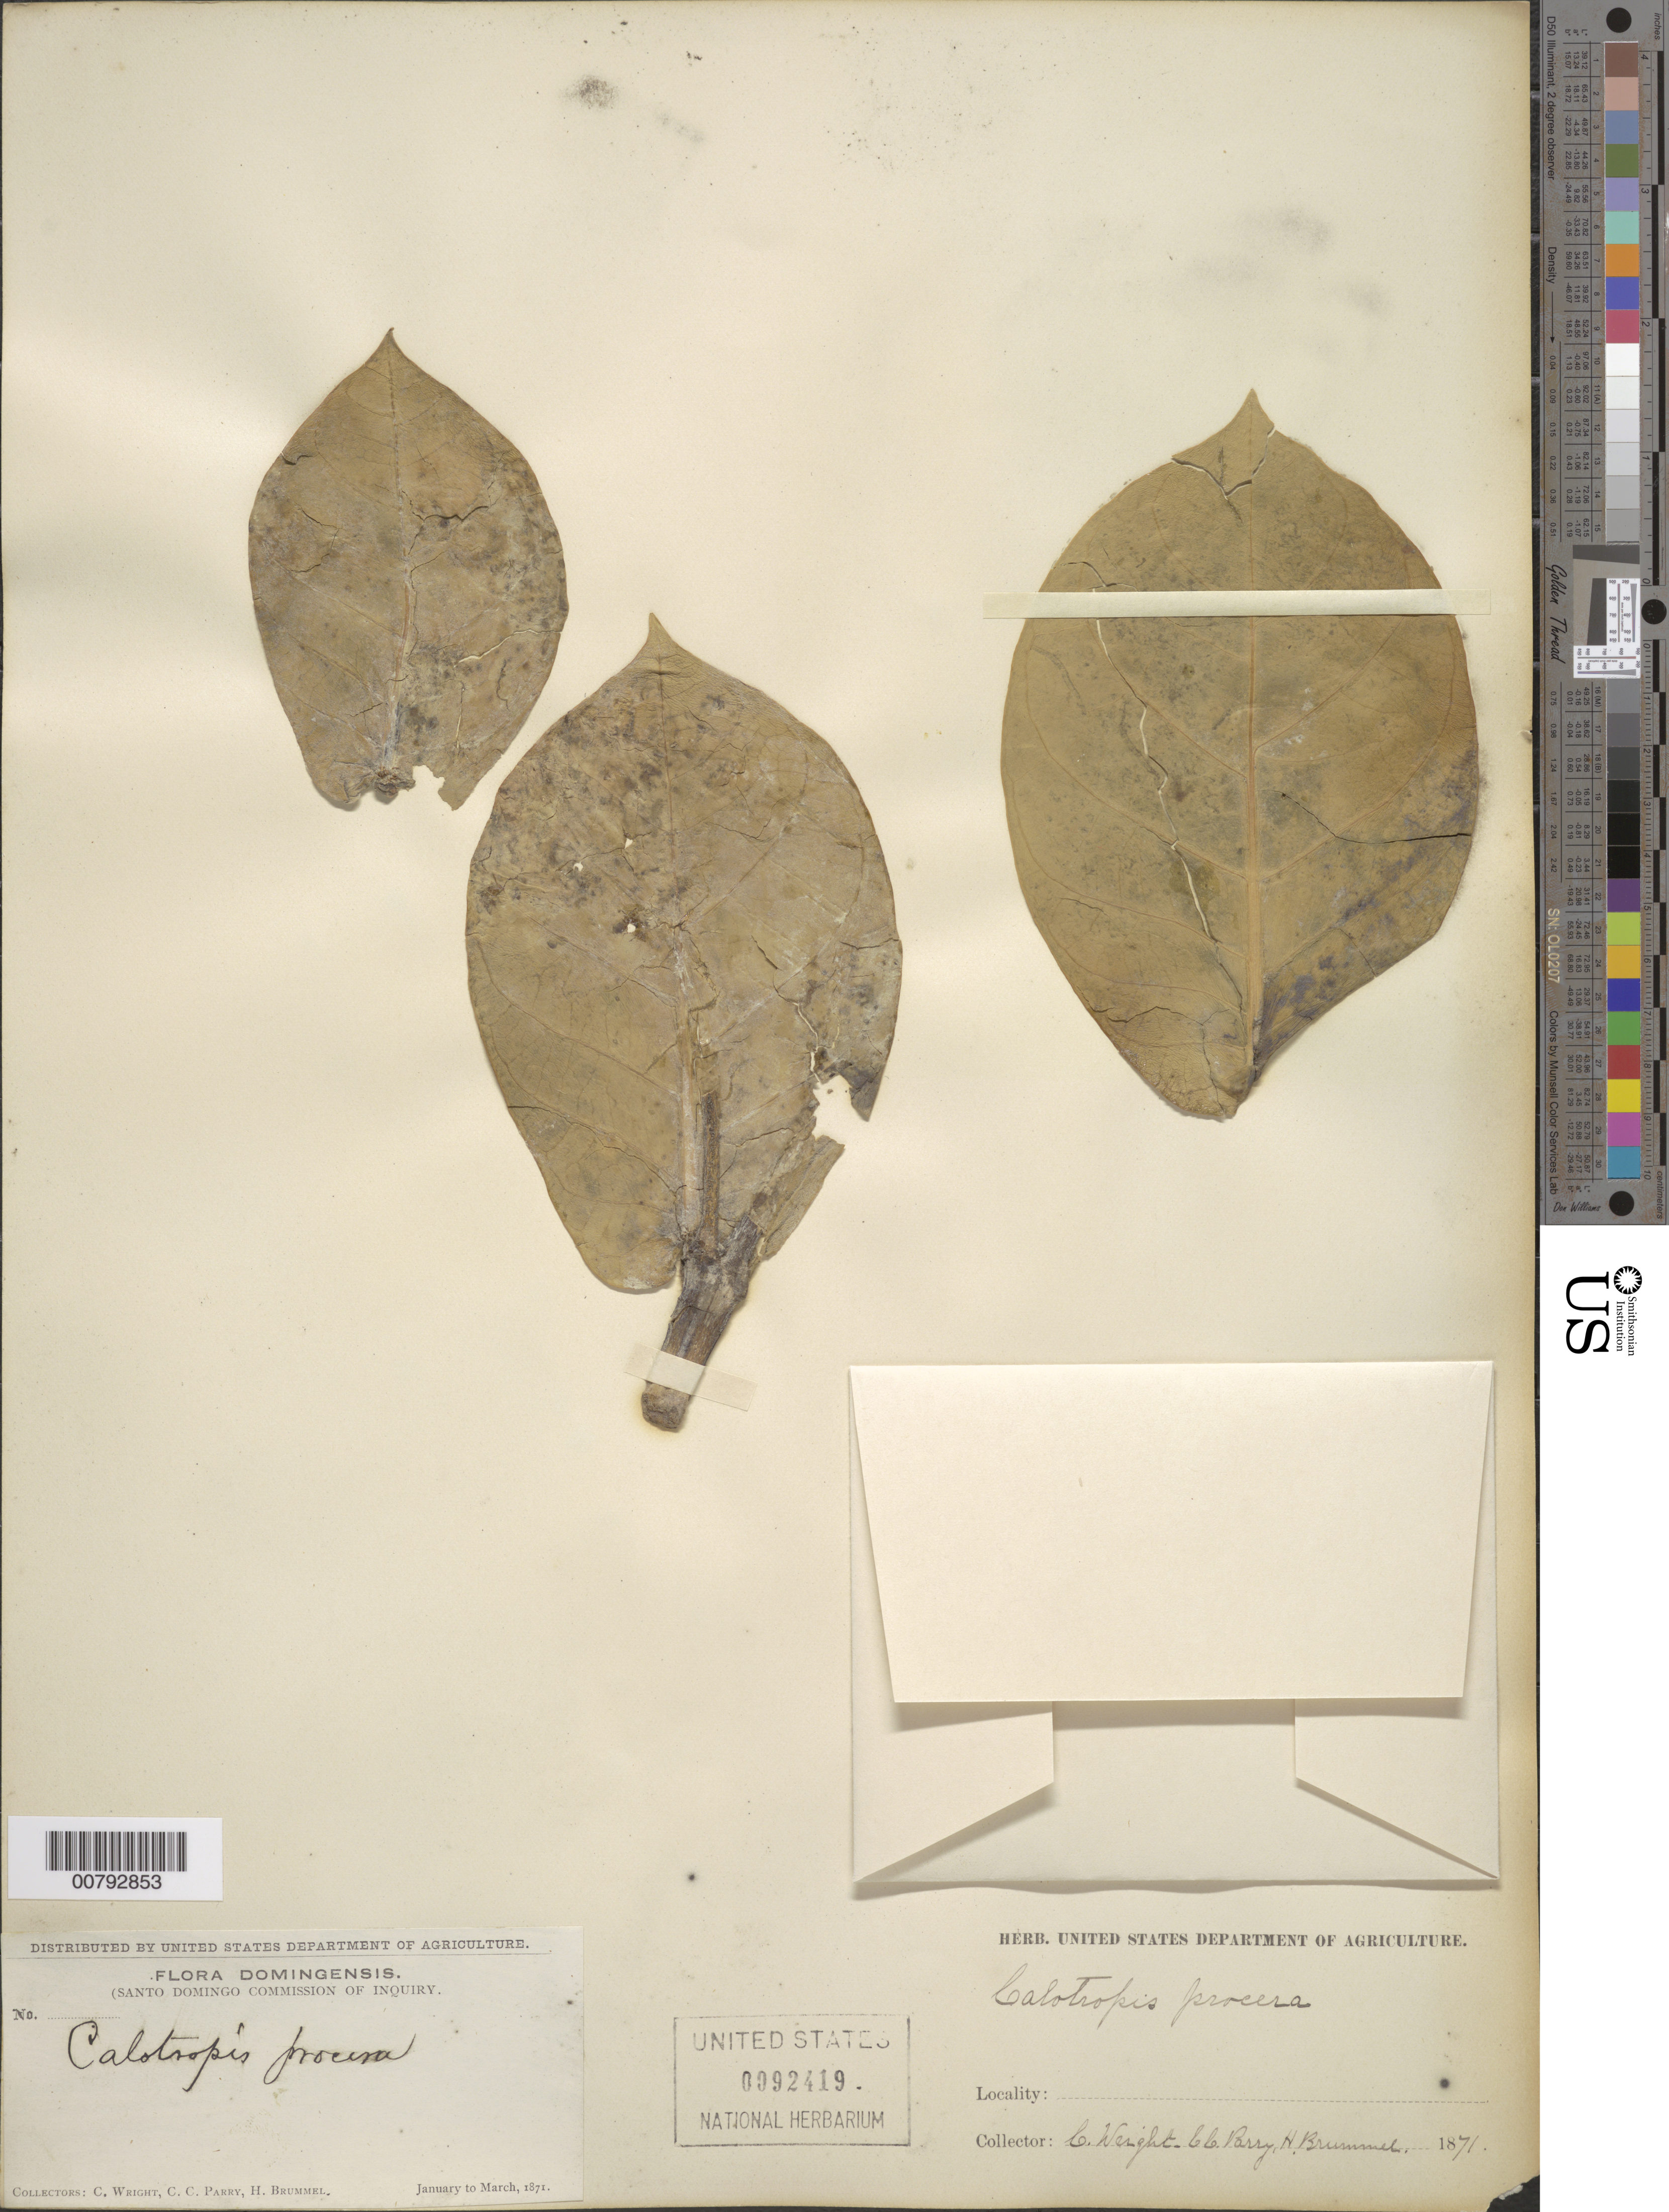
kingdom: Plantae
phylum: Tracheophyta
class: Magnoliopsida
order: Gentianales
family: Apocynaceae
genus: Calotropis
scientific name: Calotropis procera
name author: (Aiton) W.T. Aiton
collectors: C. Wright, C. C. Parry & H. Brummel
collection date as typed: Jan 1871 to -- Mar 1871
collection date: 1871-01/1871-03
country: Dominican Republic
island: Hispaniola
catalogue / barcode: US 92419